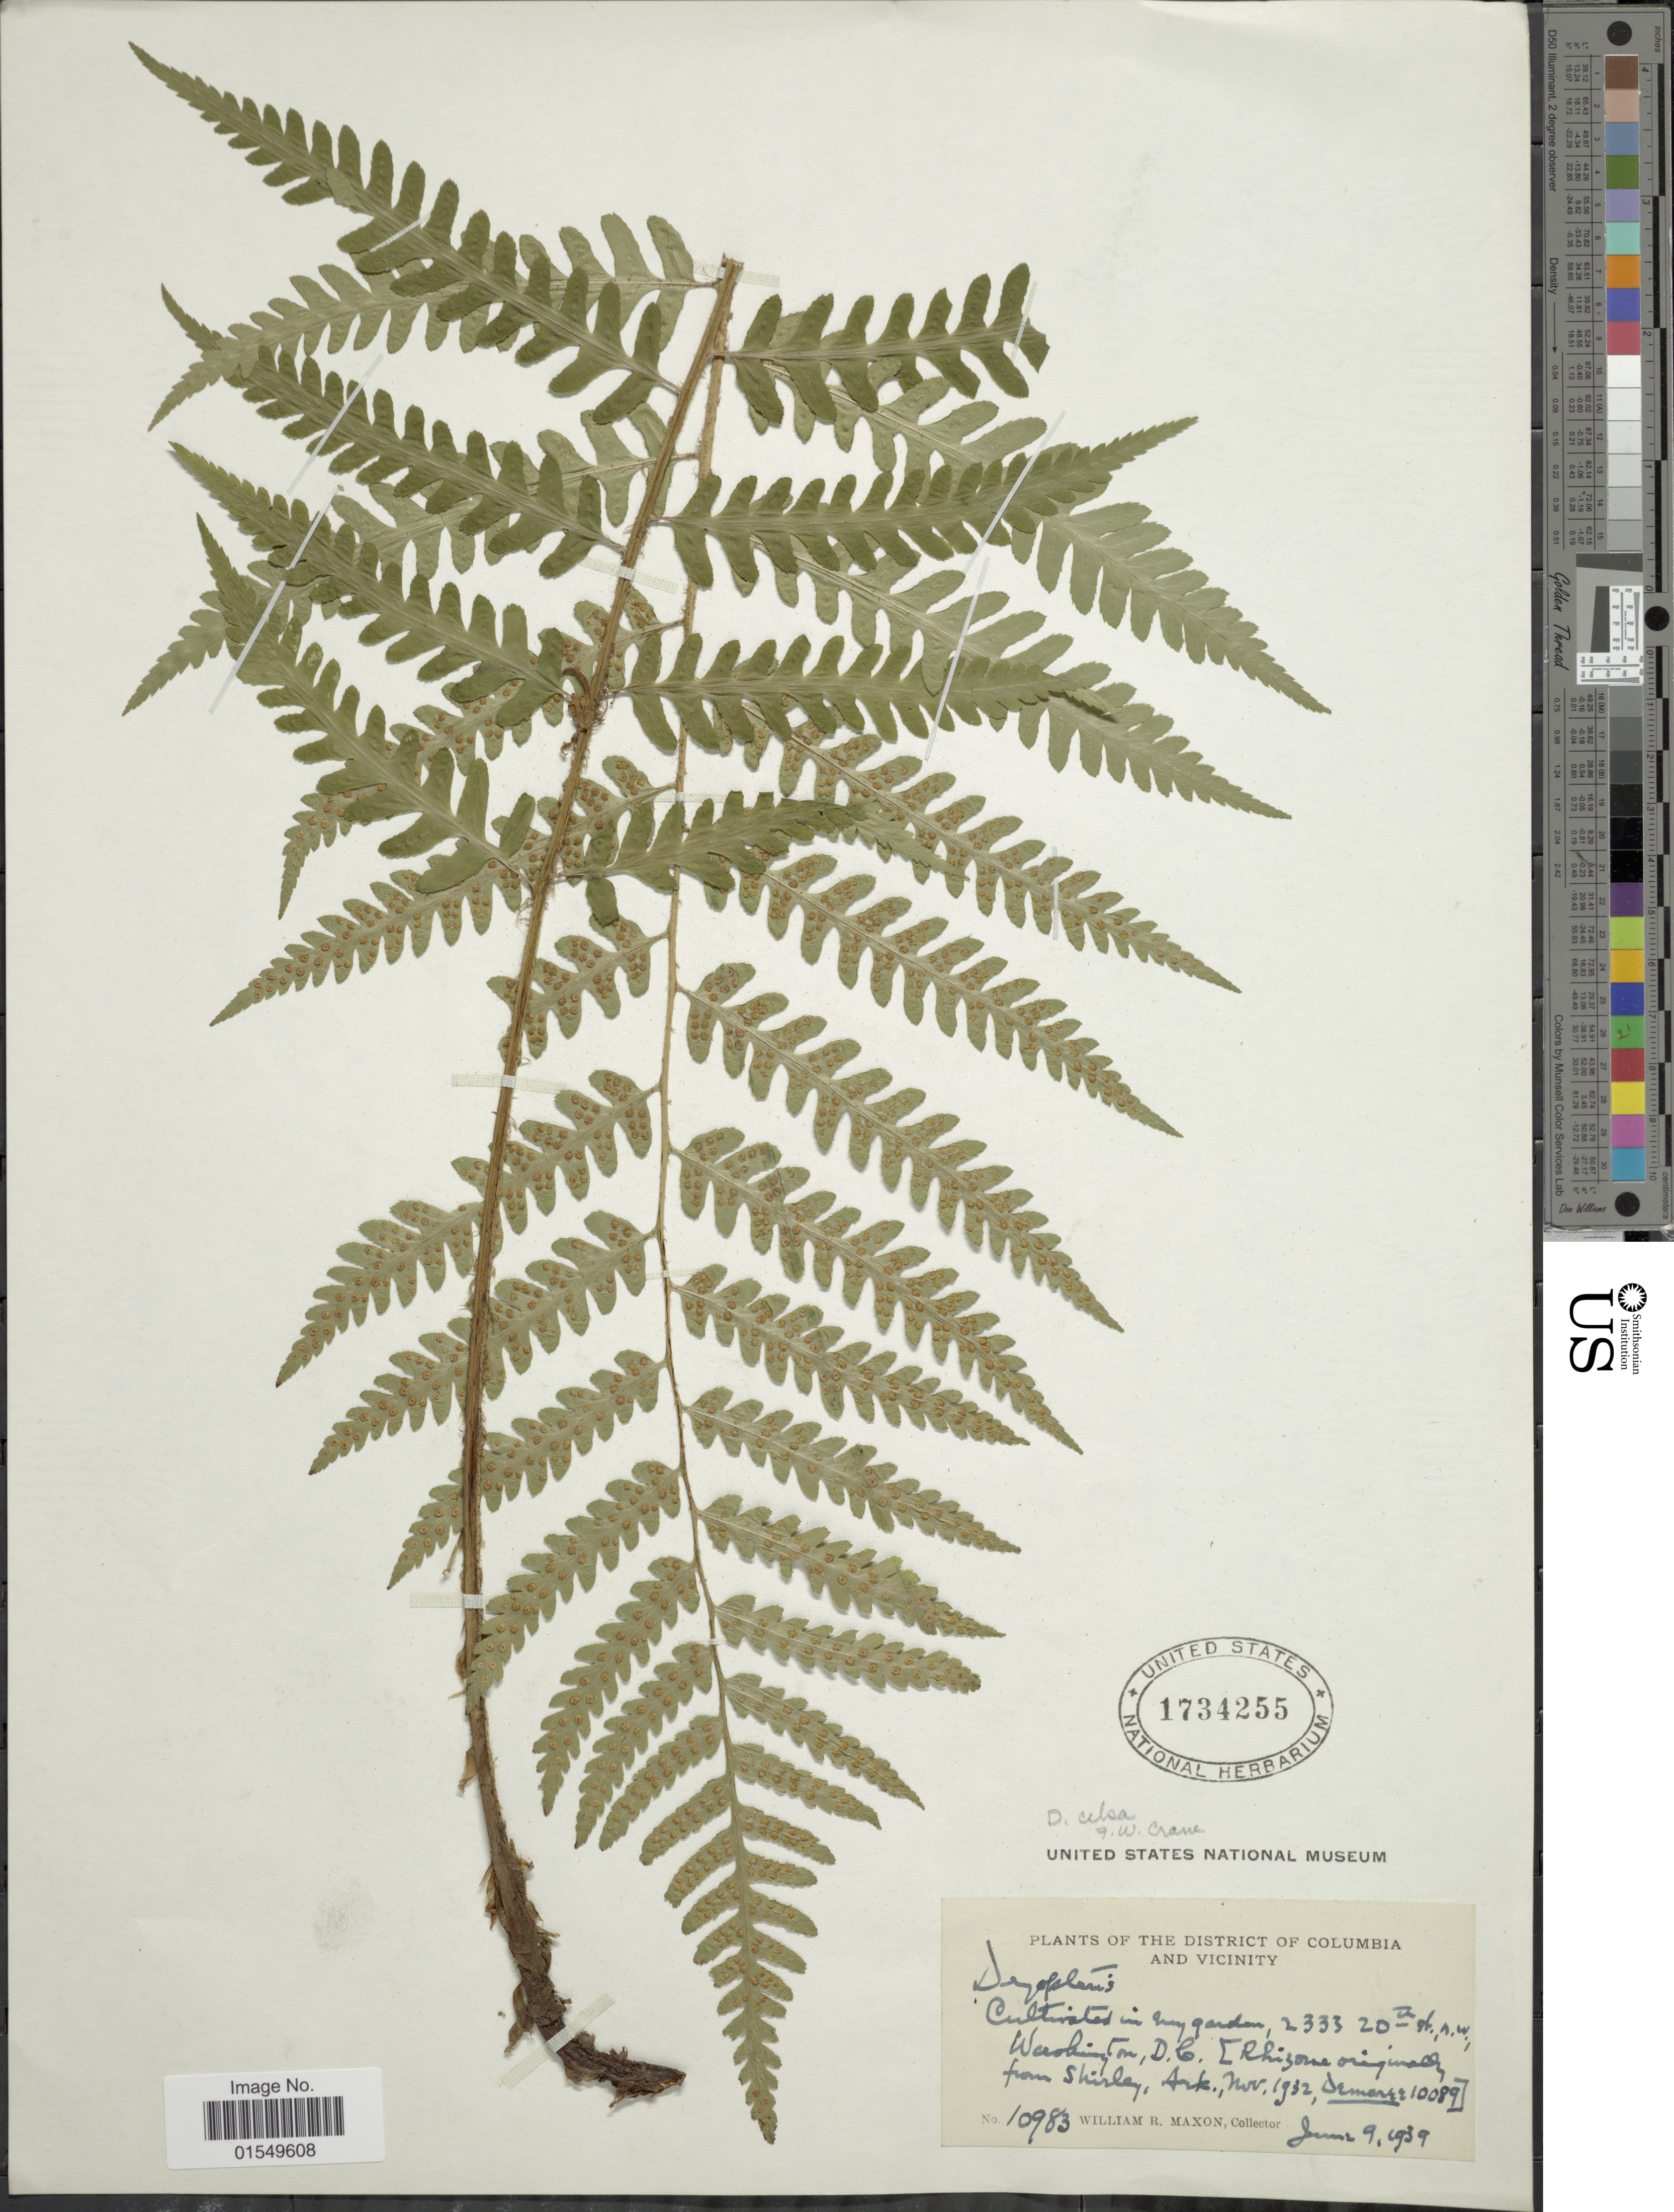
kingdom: Plantae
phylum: Tracheophyta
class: Polypodiopsida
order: Polypodiales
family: Dryopteridaceae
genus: Dryopteris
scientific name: Dryopteris celsa (W. Palmer) Knowlt., W. Palmer & C.L. Pollard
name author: (W. Palmer) Knowlt. et al.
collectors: W. R. Maxon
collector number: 10983/2333*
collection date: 1939-06-09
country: United States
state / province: District of Columbia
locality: My garden, District of Columbia and vicinity, Washington D. C.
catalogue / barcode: US 1734255